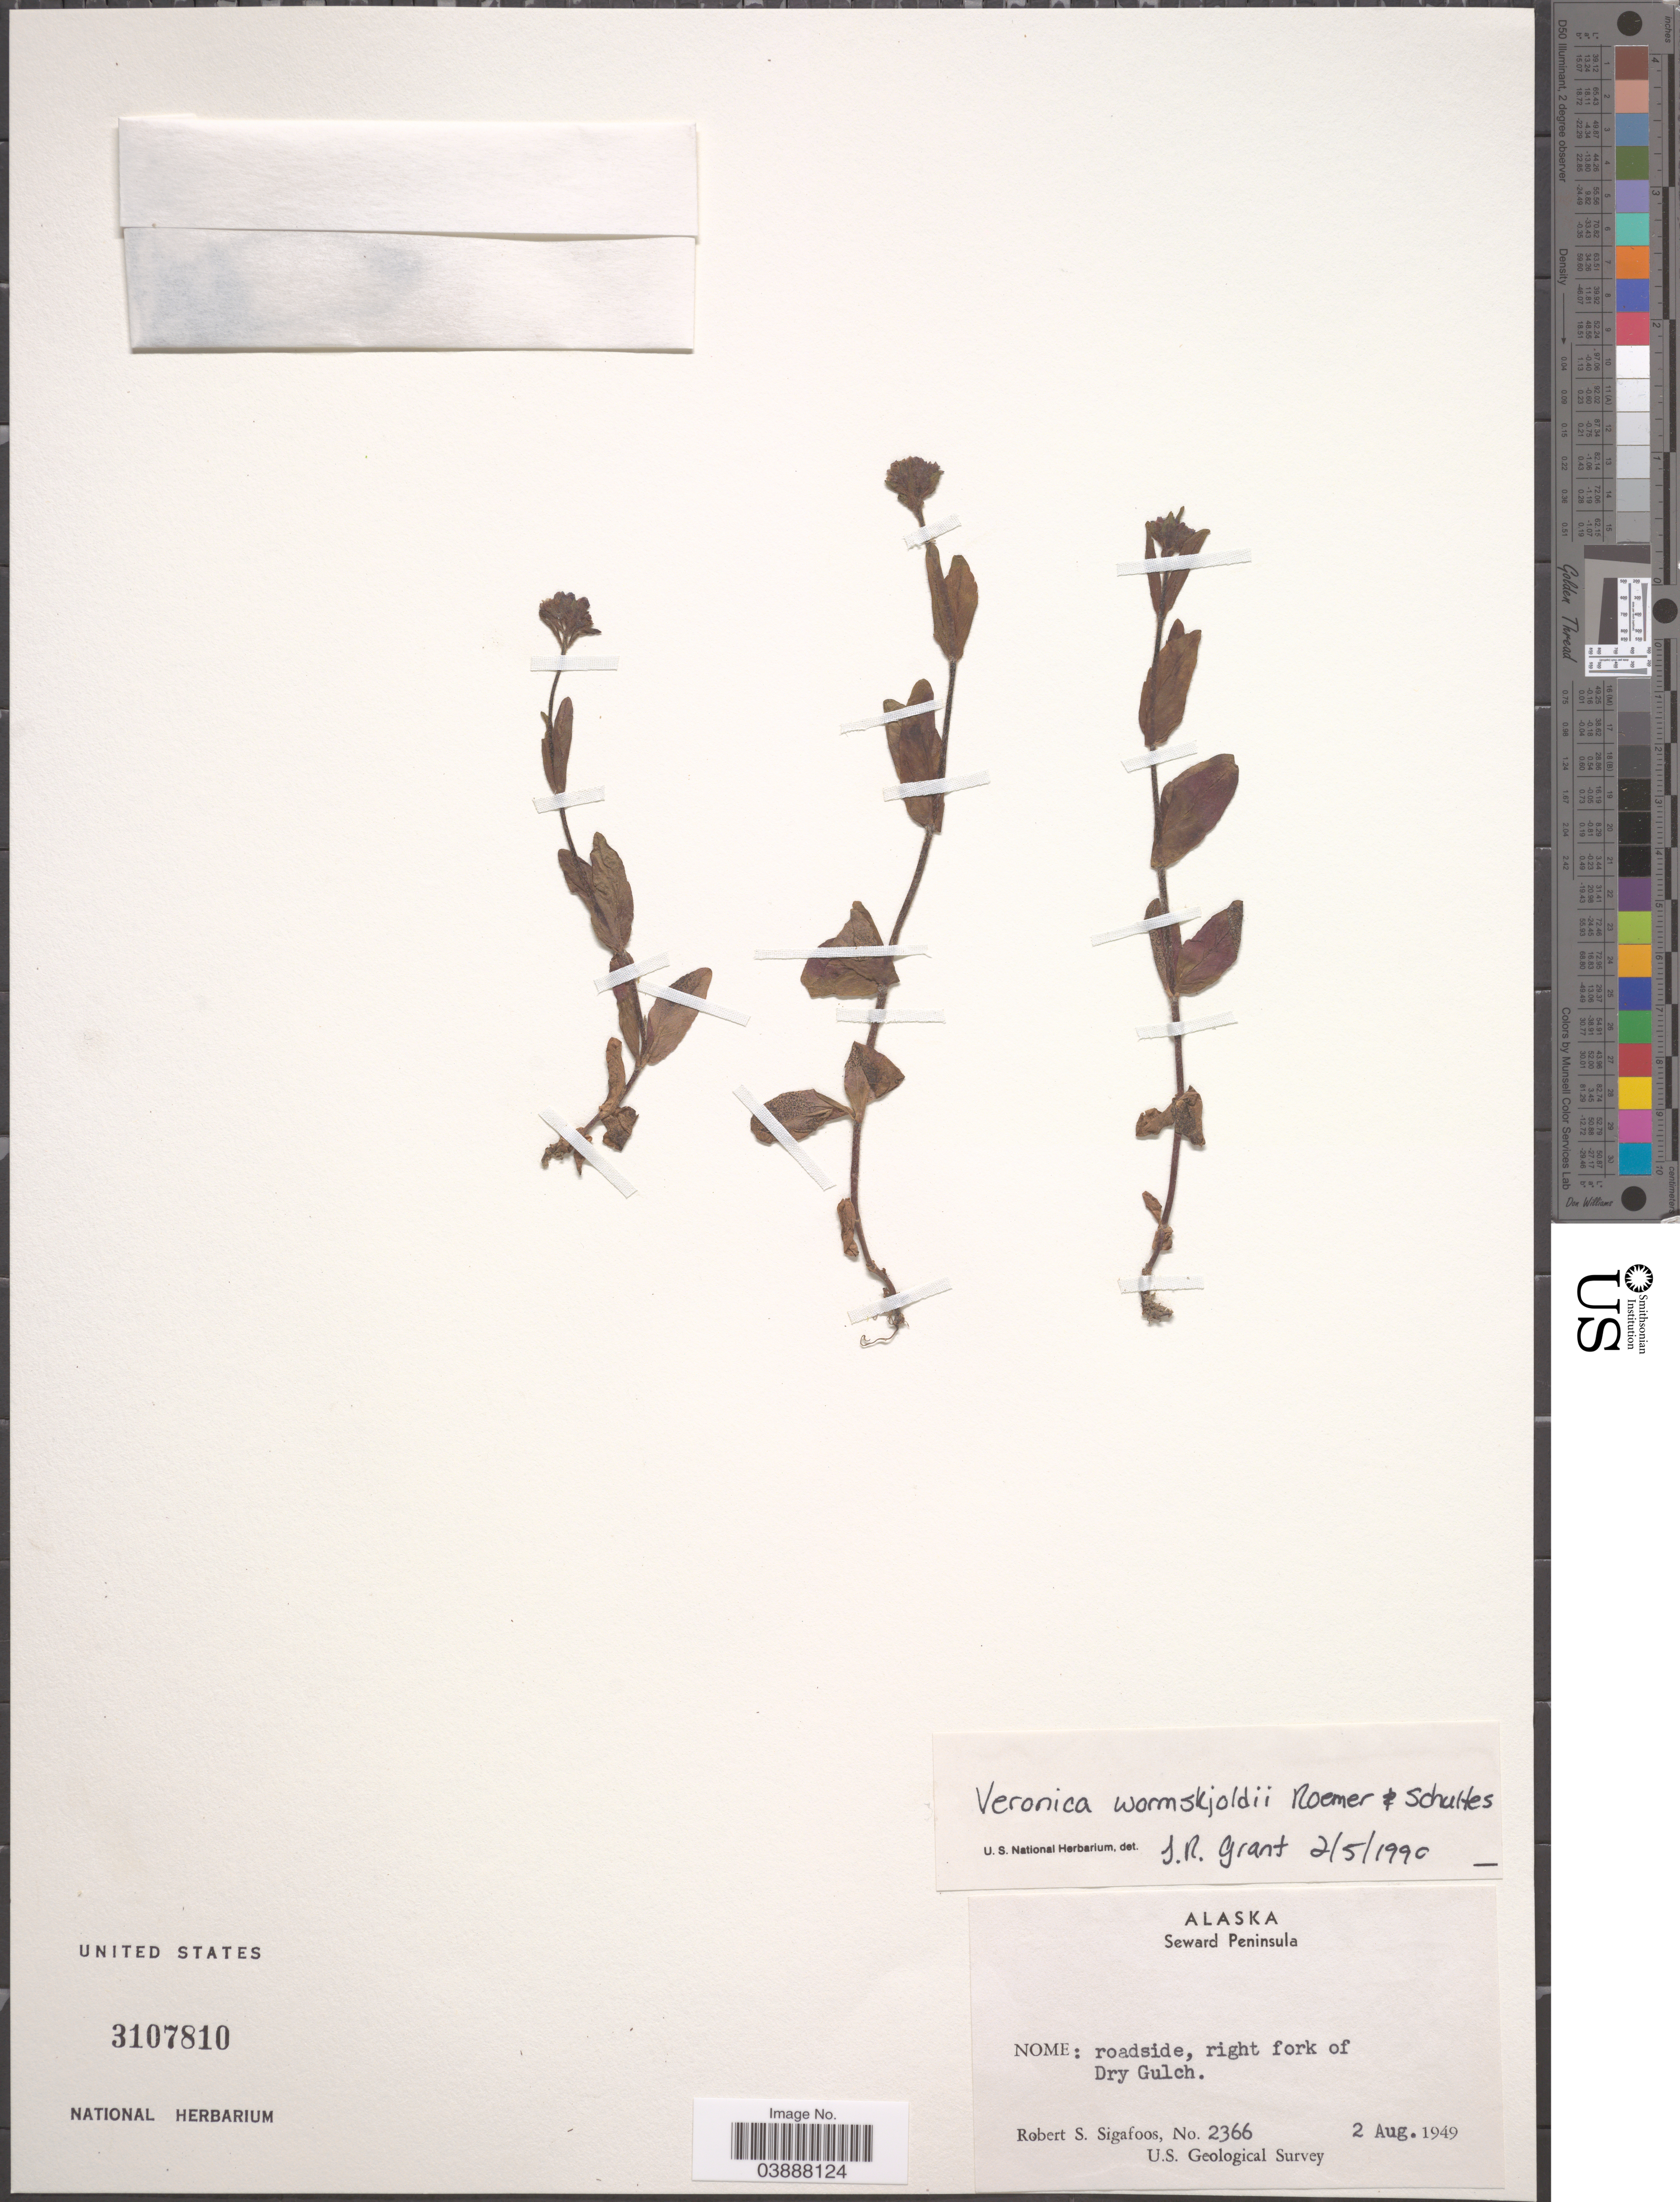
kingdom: Plantae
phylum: Tracheophyta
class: Magnoliopsida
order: Lamiales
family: Plantaginaceae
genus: Veronica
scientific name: Veronica wormskjoldii subsp. wormskjoldii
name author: Roem. & Schult.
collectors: R. Sigafoos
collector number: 2366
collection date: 1949-08-02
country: United States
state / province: Alaska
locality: Seward Peninsula. Nome: roadside, right fork of Dry Gulch.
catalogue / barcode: US 3107810